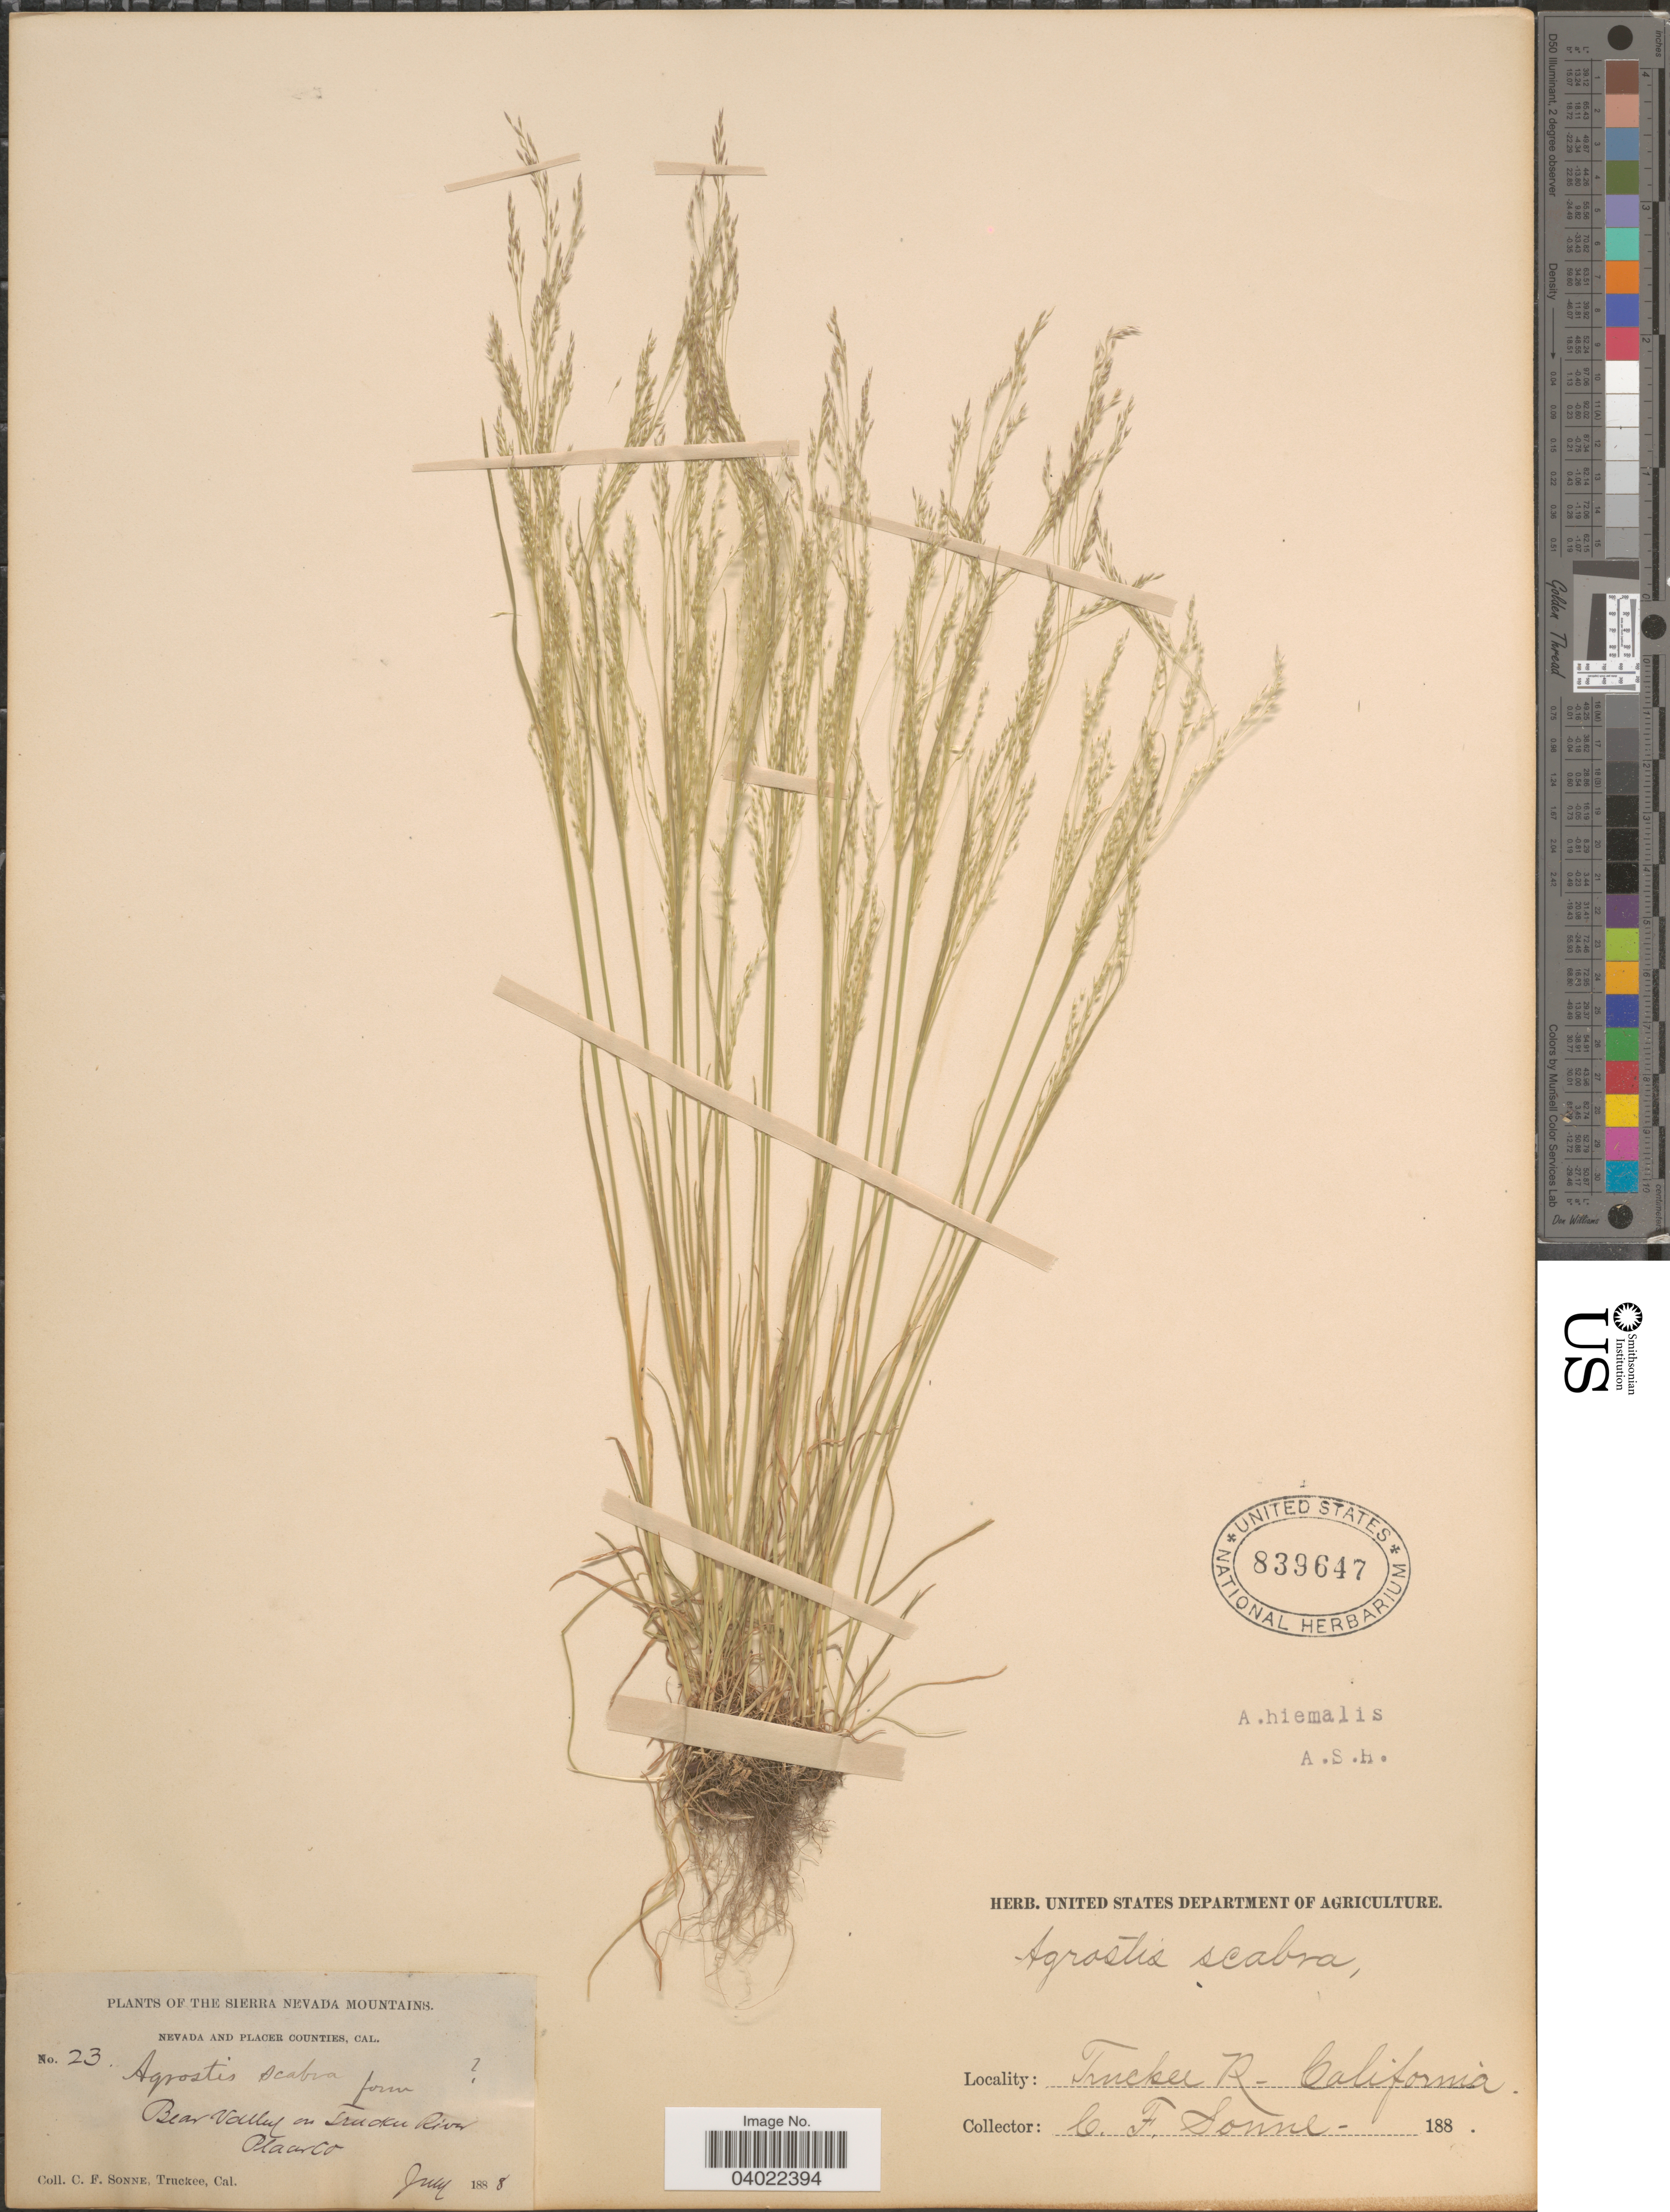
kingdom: Plantae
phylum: Tracheophyta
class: Liliopsida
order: Poales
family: Poaceae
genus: Agrostis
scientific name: Agrostis scabra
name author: Willd.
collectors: C. Sonne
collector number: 23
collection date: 1888-07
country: United States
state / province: California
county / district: Placer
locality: The Sierra Nevada Mountains. Bear Valley on Truckee River Placer Co.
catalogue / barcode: US 839647